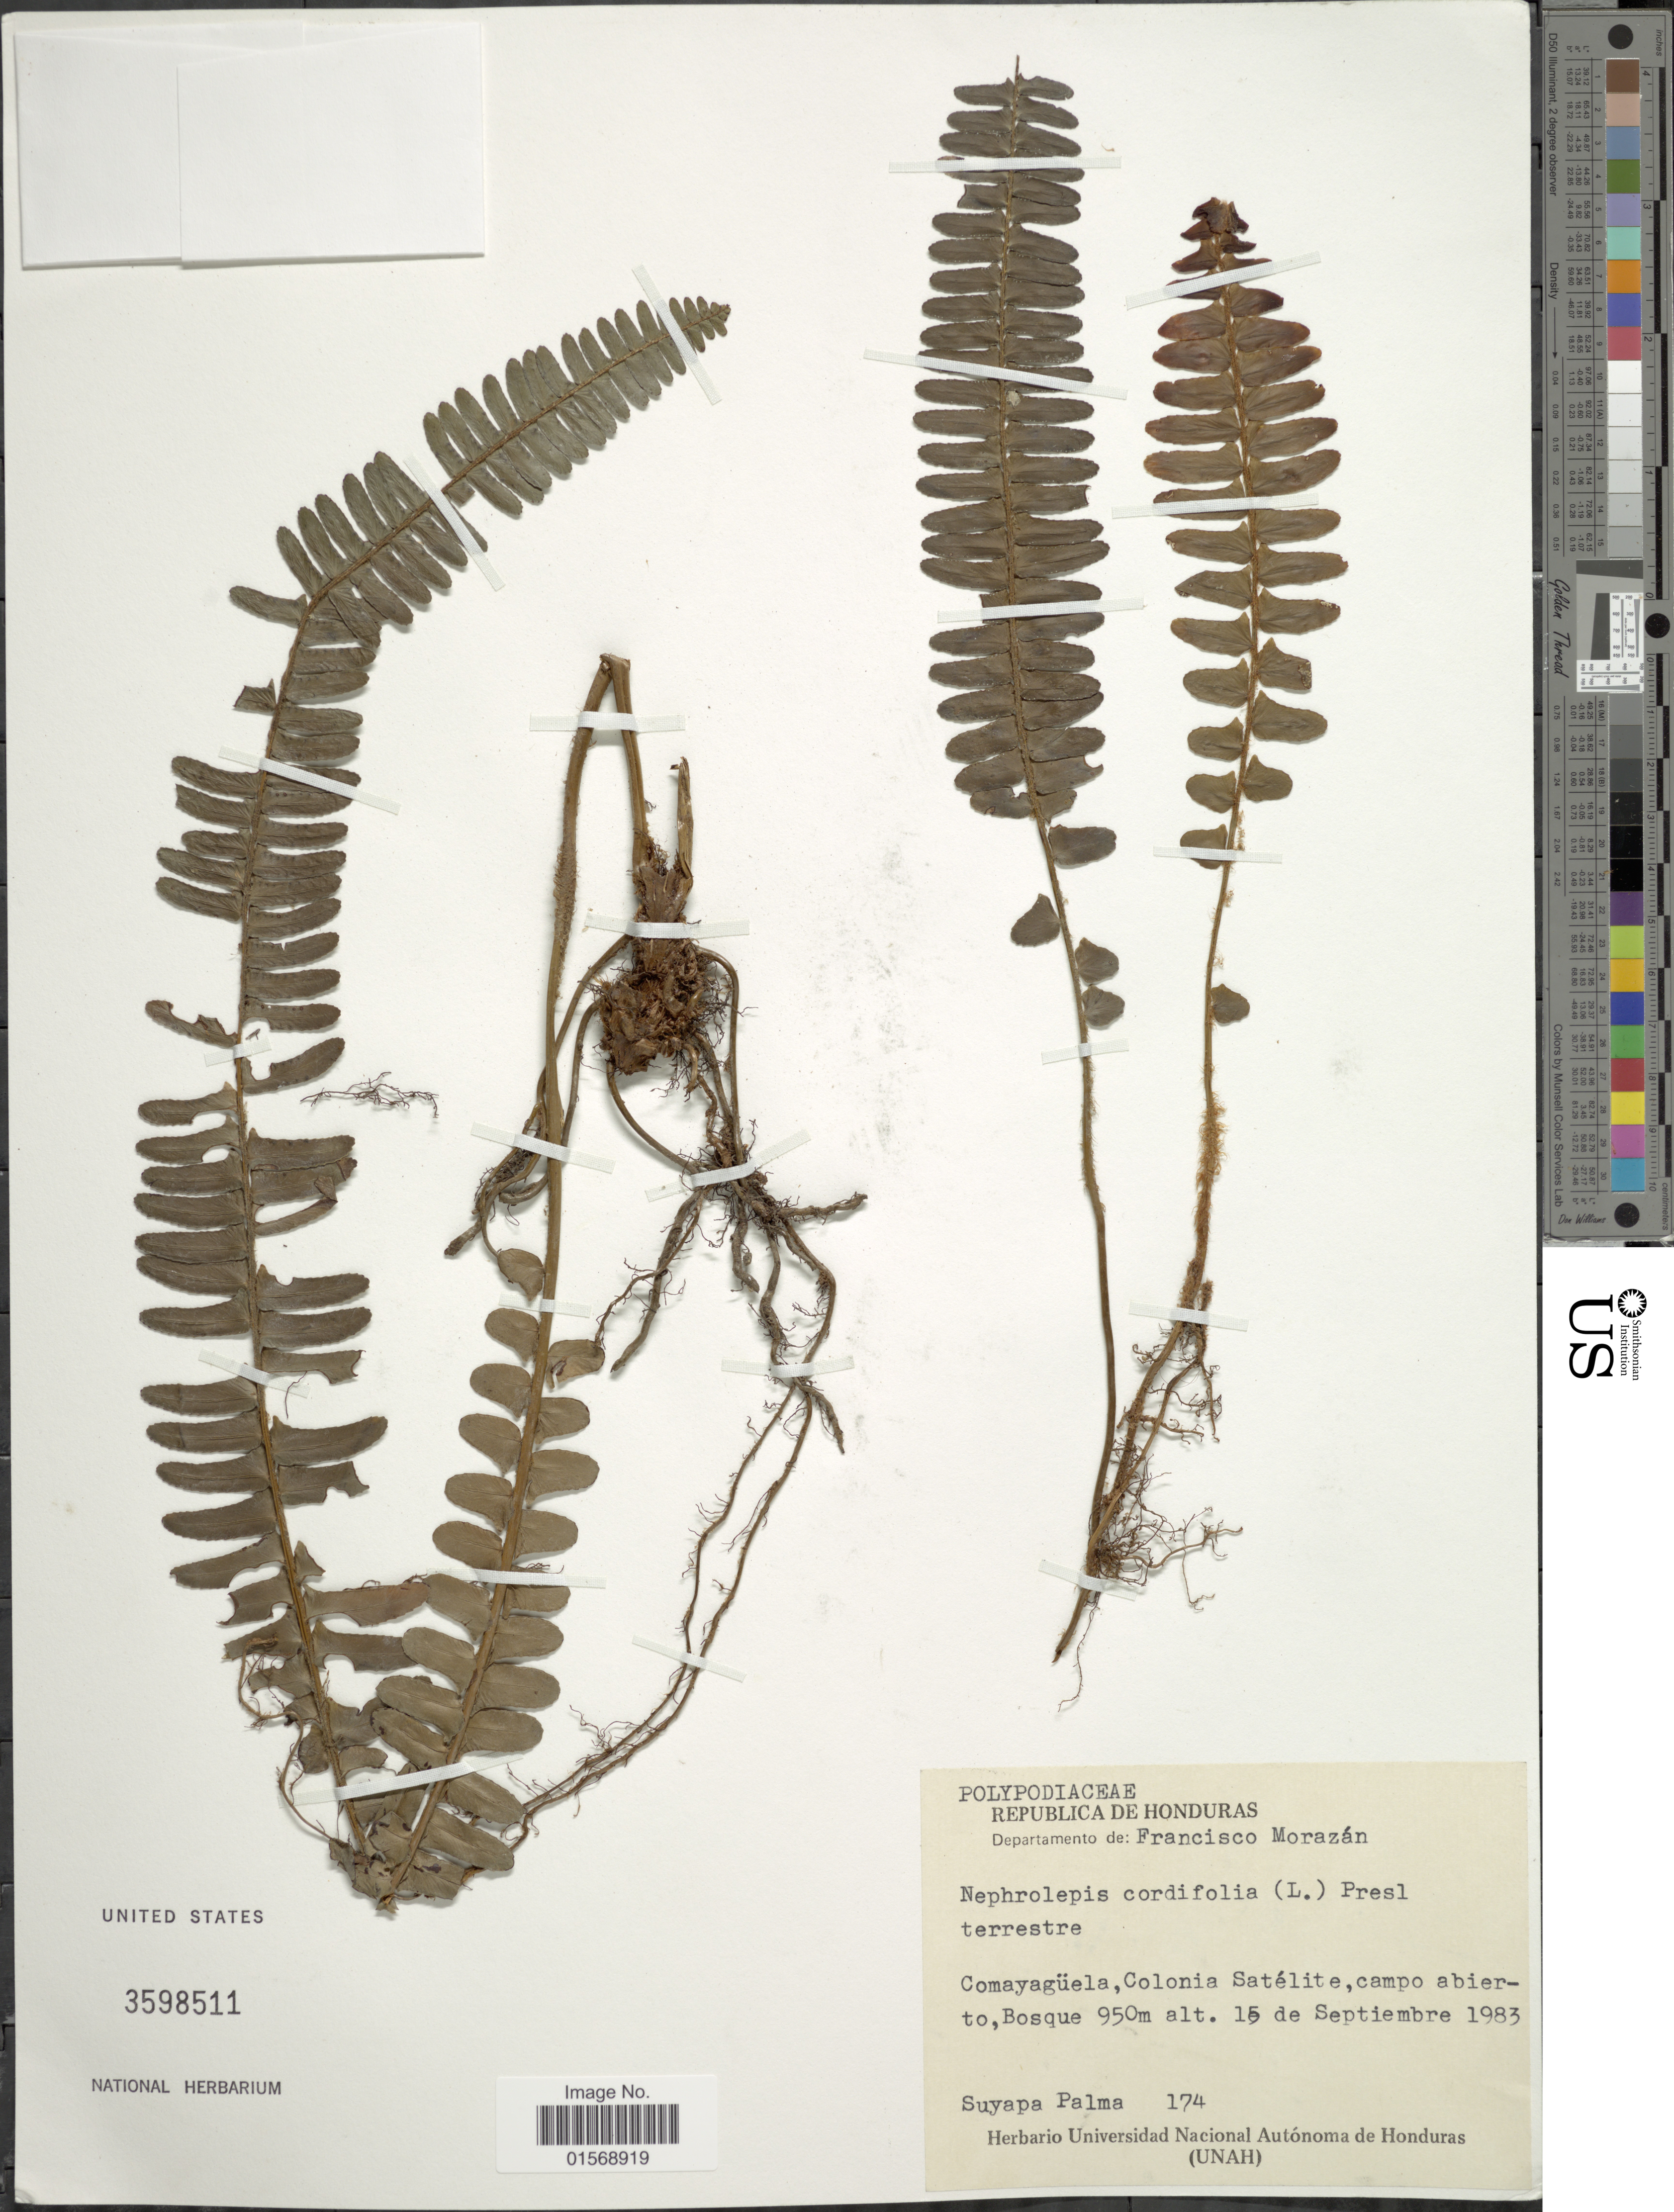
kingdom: Plantae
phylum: Tracheophyta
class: Polypodiopsida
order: Polypodiales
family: Nephrolepidaceae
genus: Nephrolepis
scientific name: Nephrolepis cordifolia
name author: (L.) C. Presl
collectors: S. Palma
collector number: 174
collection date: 1983-09-15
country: Honduras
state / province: Fco. Morazán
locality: Republica de Honduras, Departamento de: Francisco Morazan, Comayaguela, Colonia Satelite, campo abierto.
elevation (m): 950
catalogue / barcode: US 3598511